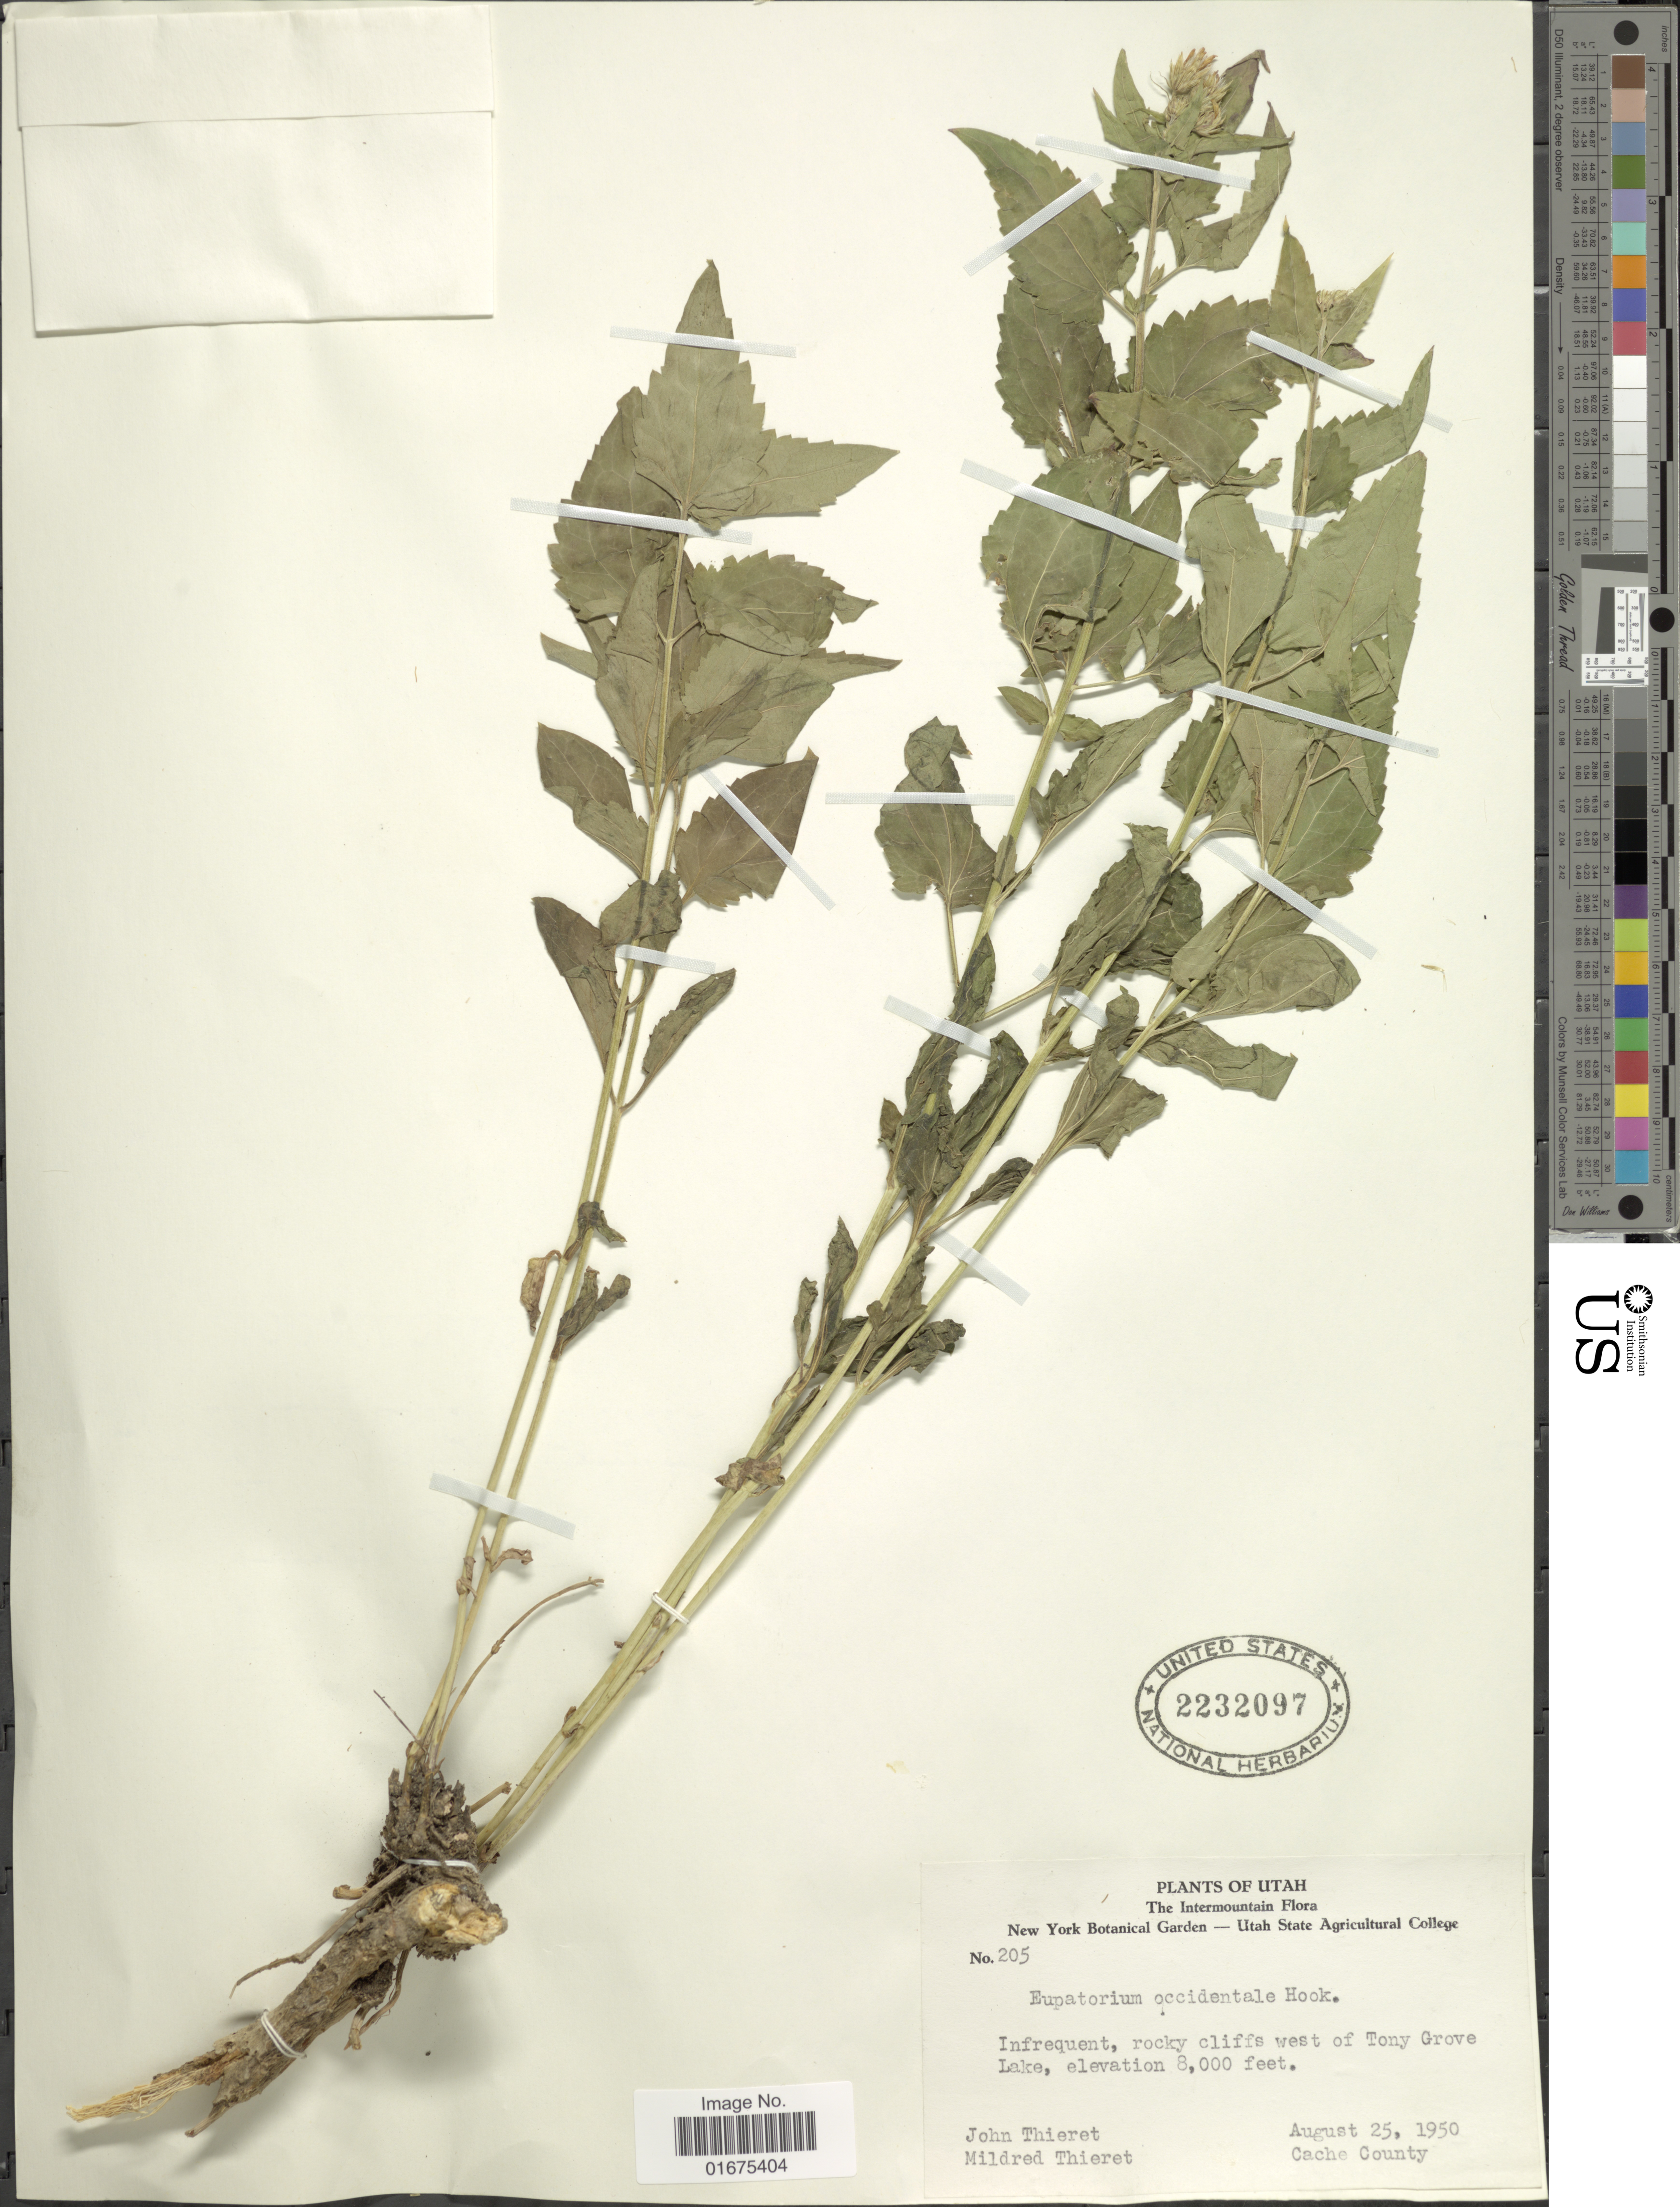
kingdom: Plantae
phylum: Tracheophyta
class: Magnoliopsida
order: Asterales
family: Asteraceae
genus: Ageratina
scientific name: Ageratina occidentalis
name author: (Hook.) R.M. King & H. Rob.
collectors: J. W. Thieret & M. Thieret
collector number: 205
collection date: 1950-08-25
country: United States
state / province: Utah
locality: The Intermountain, Infrequent, rocky cliffs west of Tony Grove Lake, Cache County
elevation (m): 2438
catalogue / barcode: US 2232097